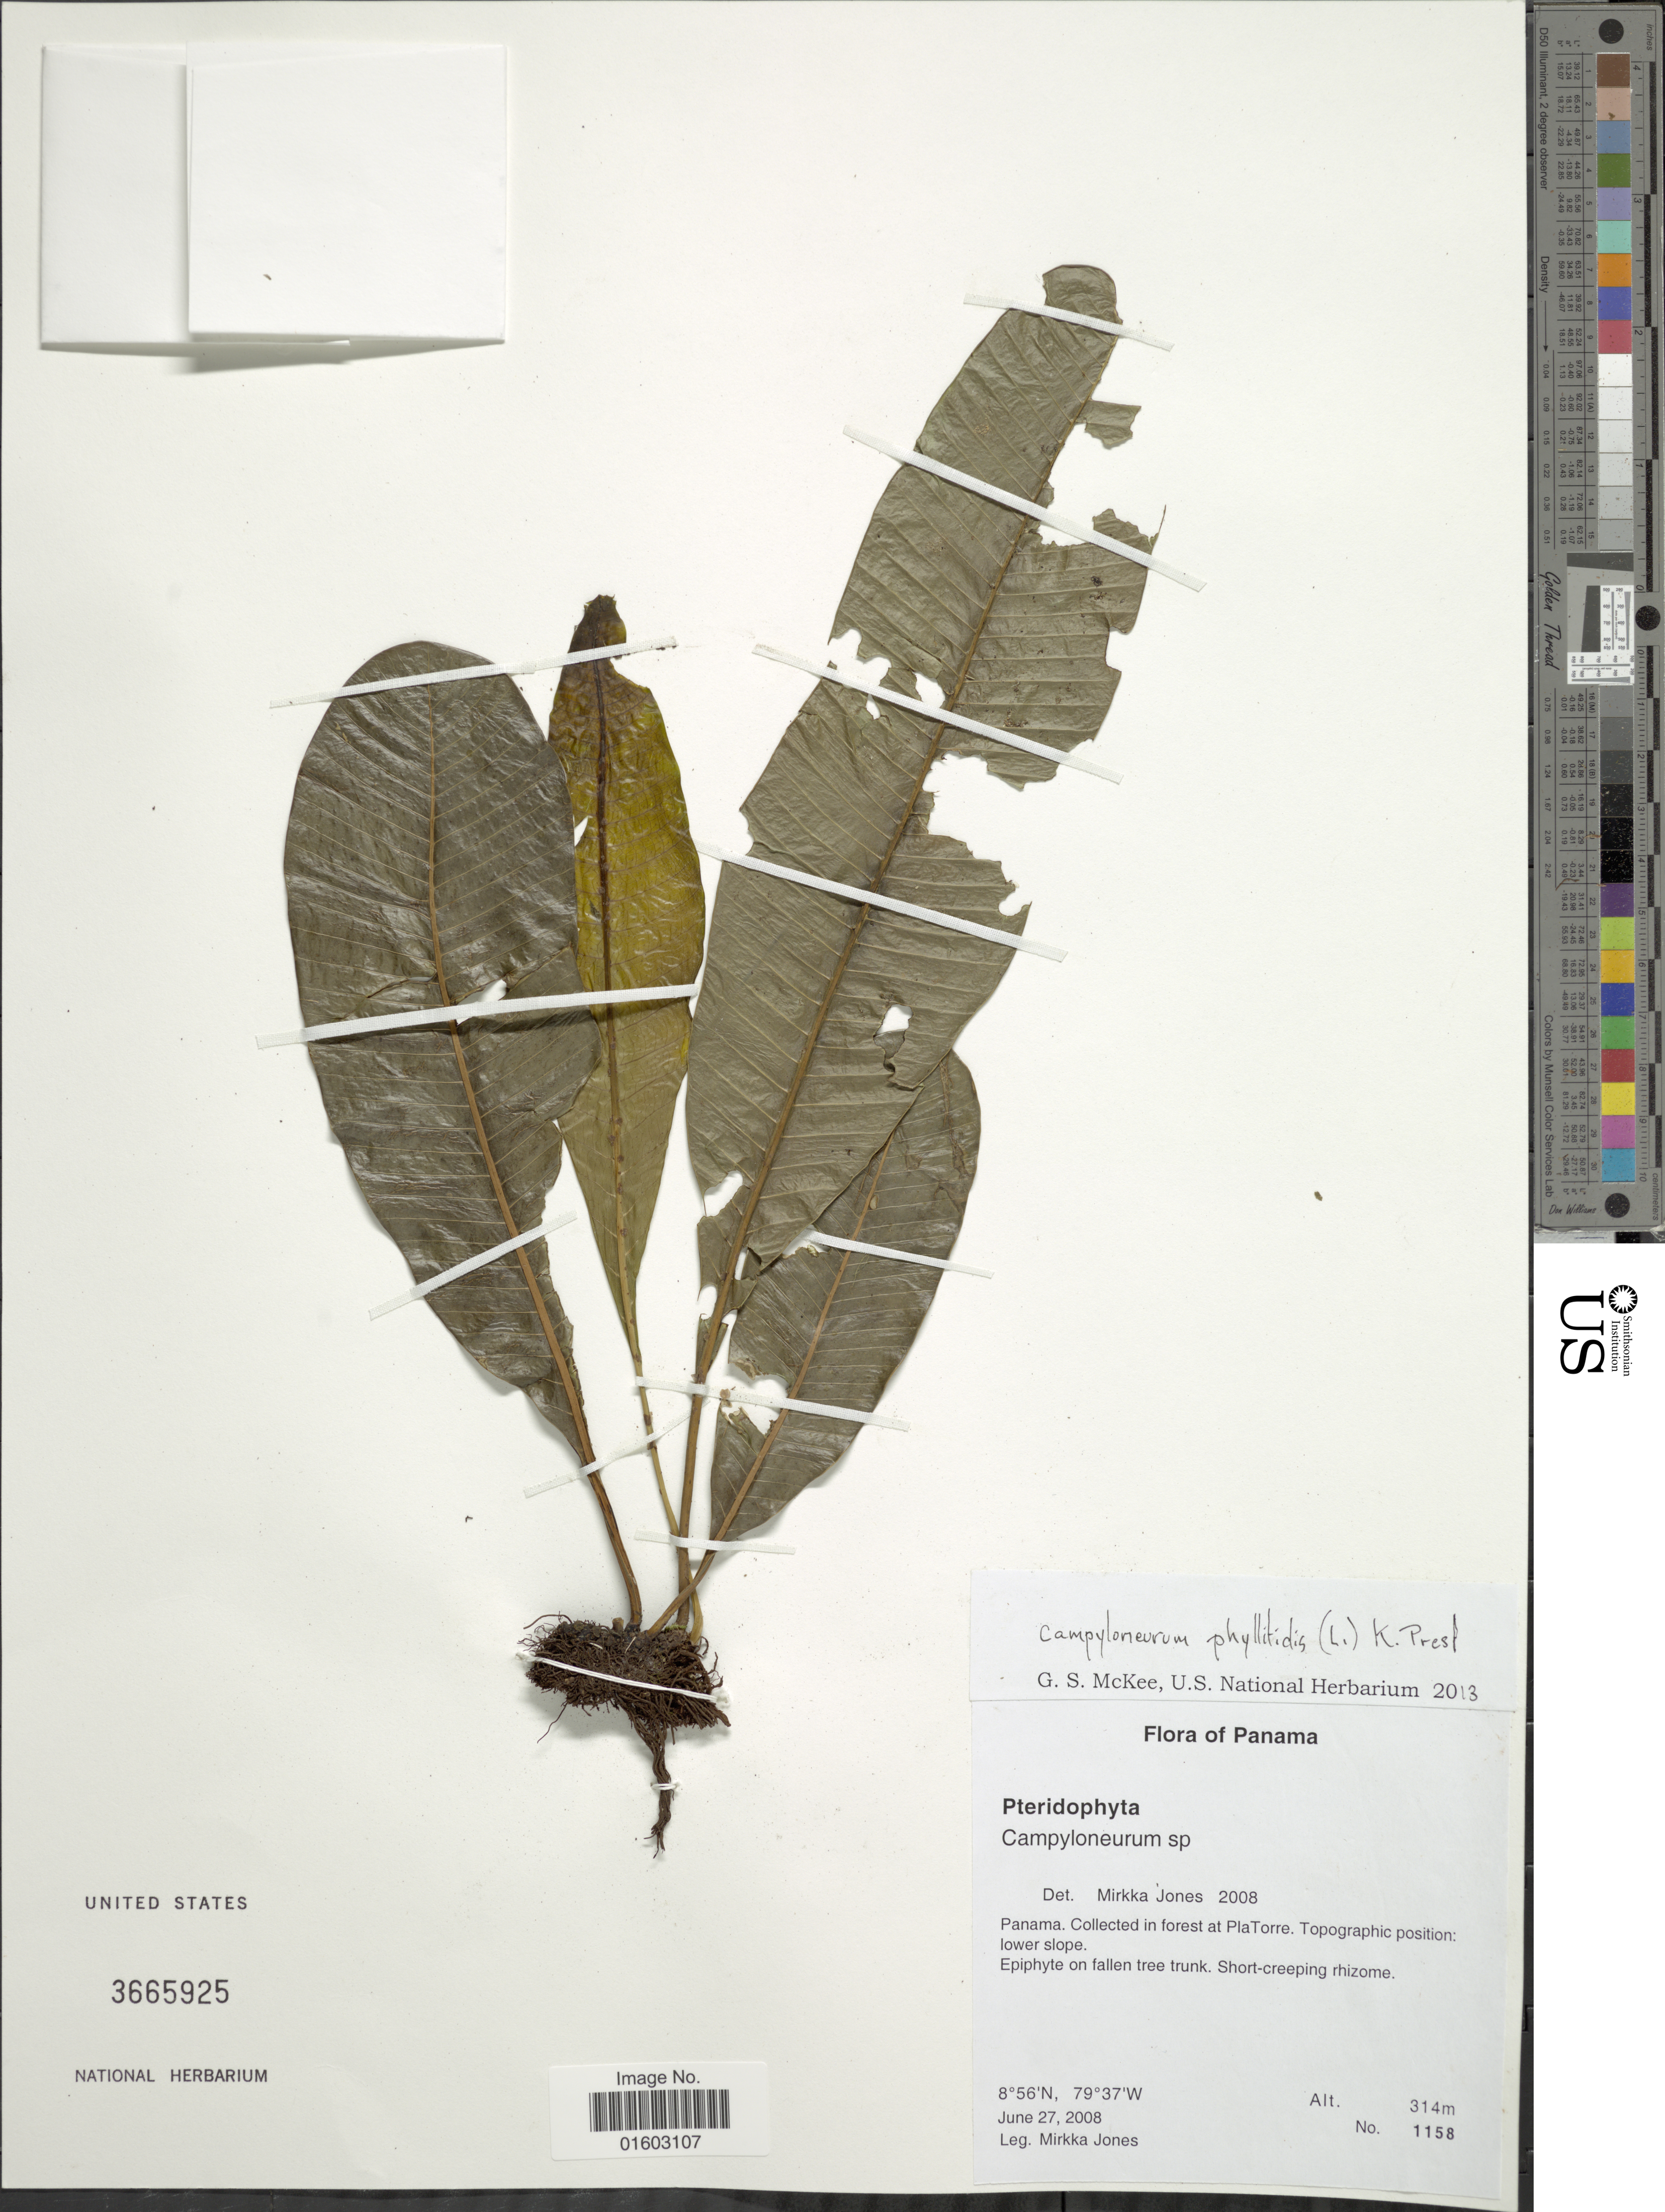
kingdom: Plantae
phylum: Tracheophyta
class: Polypodiopsida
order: Polypodiales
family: Polypodiaceae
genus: Campyloneurum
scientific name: Campyloneurum phyllitidis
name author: (L.) C. Presl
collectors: M. Jones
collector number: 1158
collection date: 2008-06-27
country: Panama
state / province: Panamá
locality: Collected in forest at Platorre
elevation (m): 314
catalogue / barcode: US 3665925